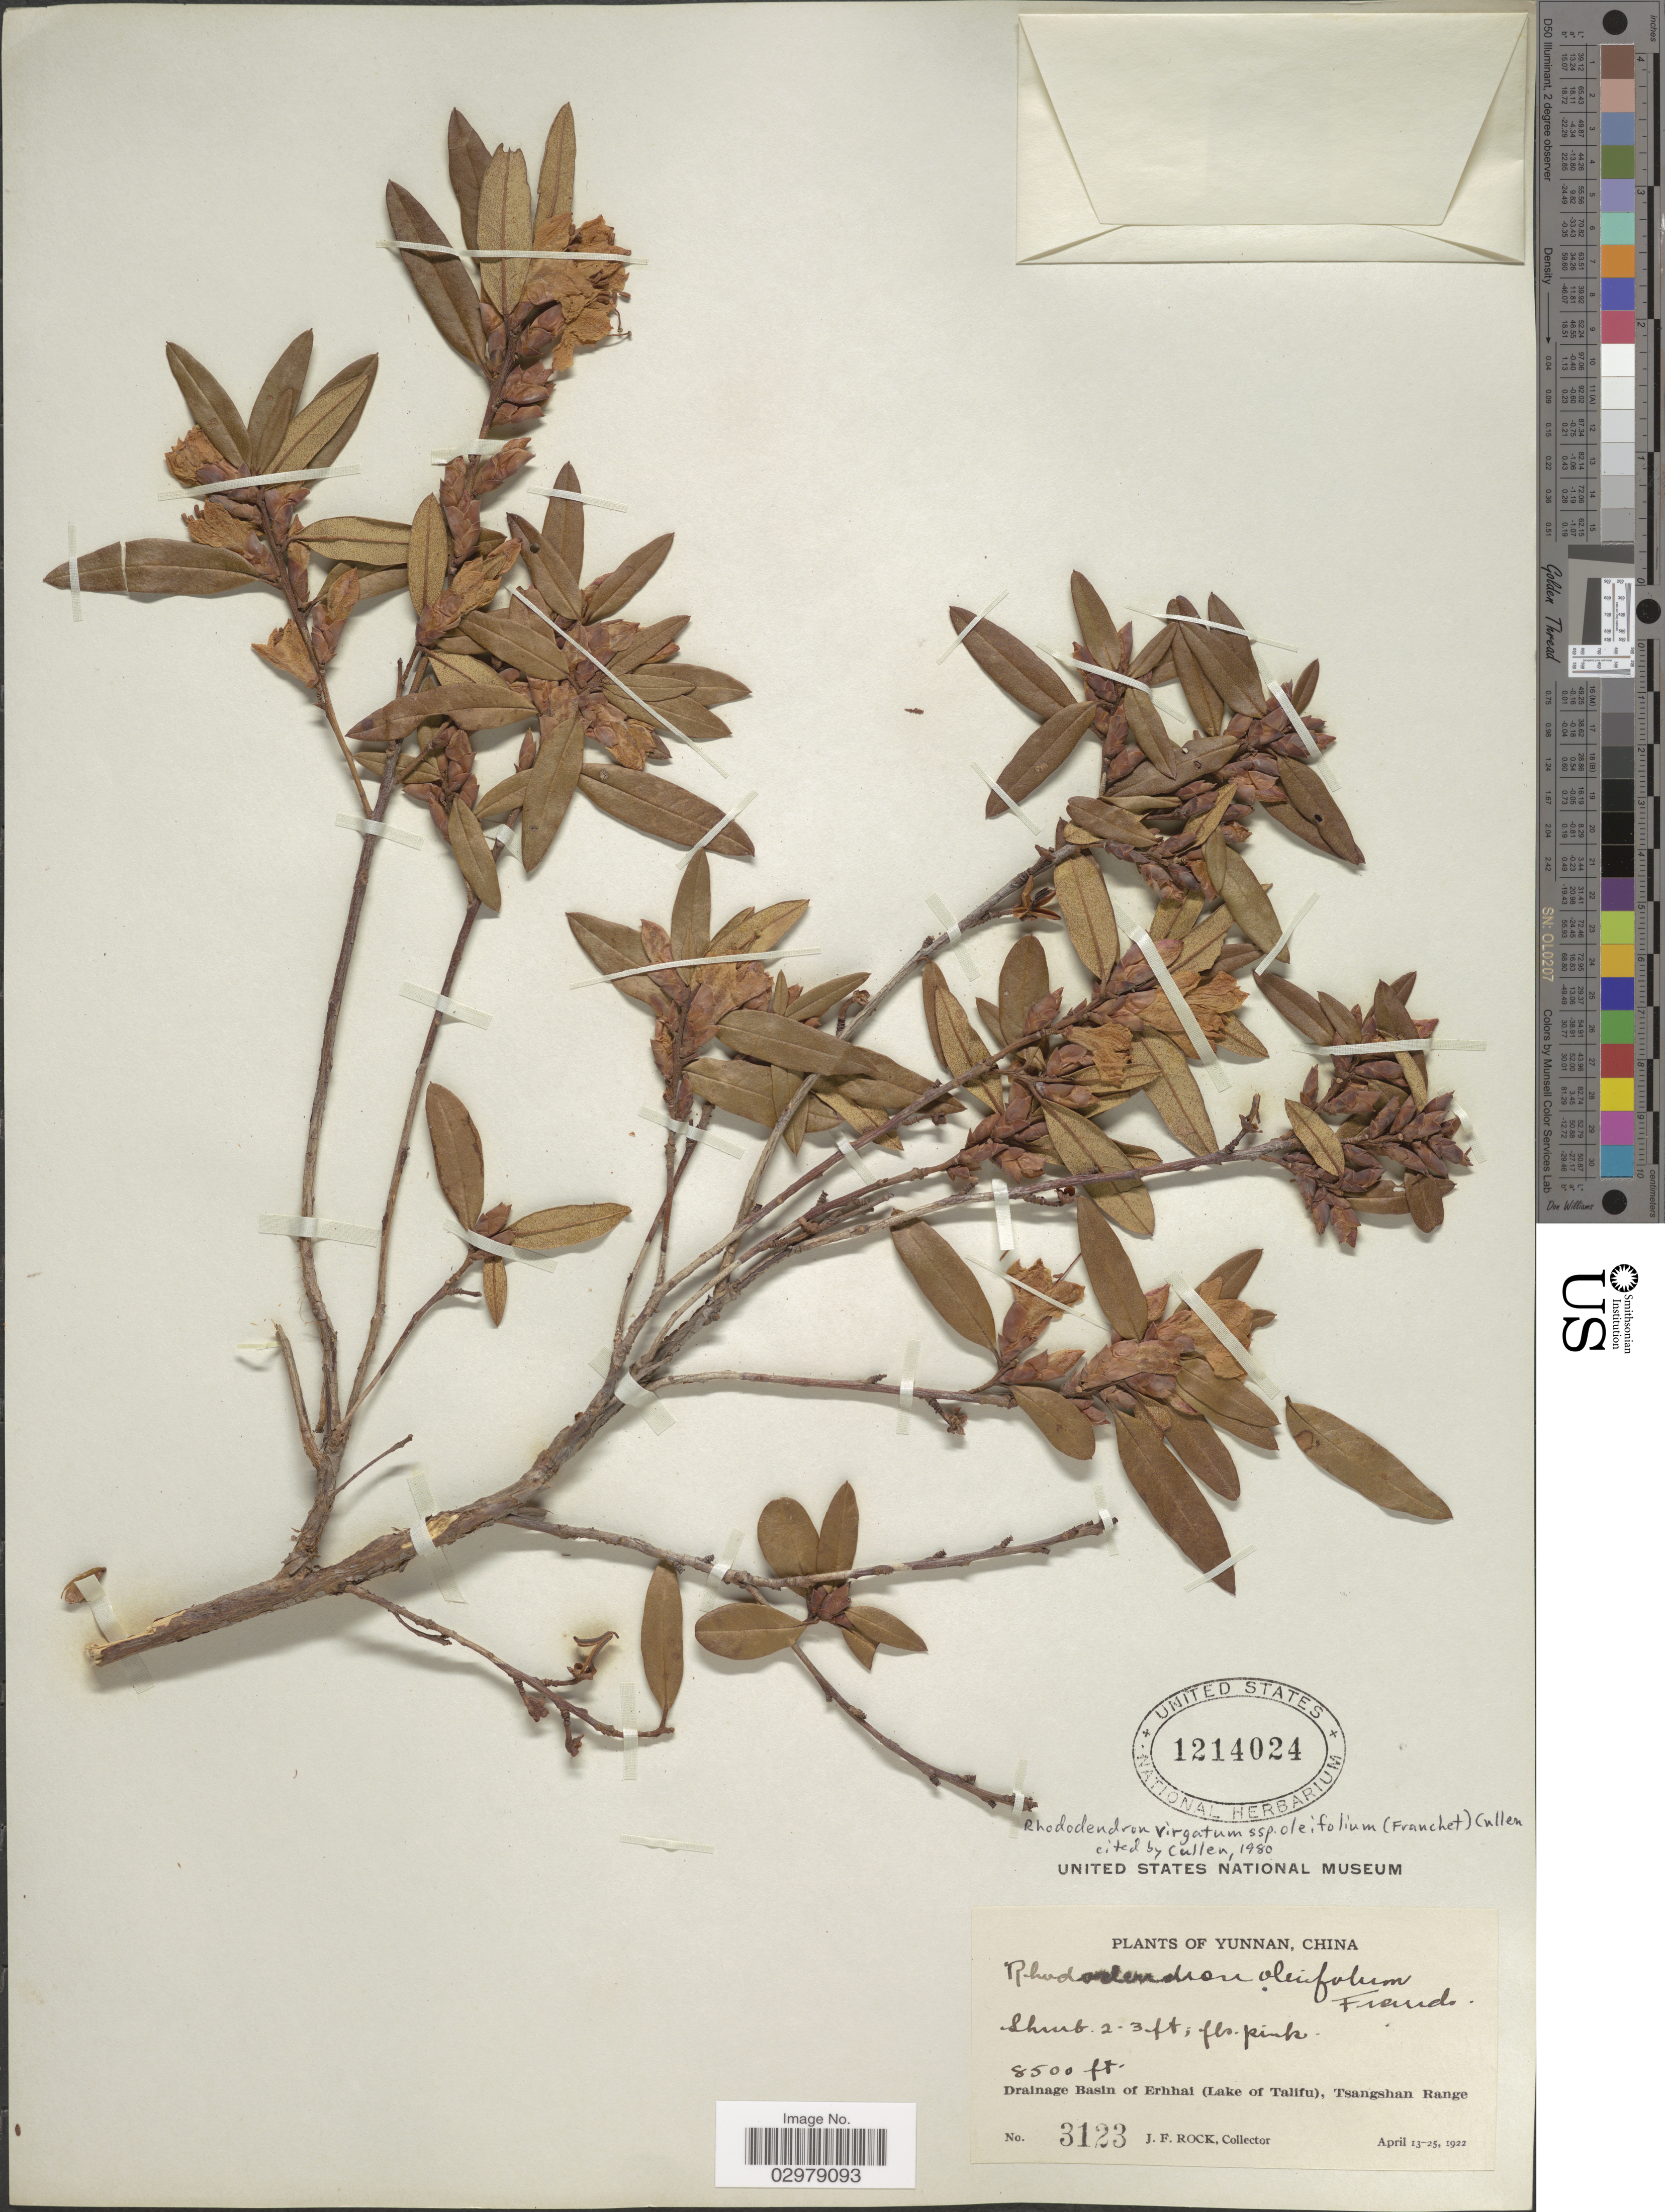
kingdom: Plantae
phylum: Tracheophyta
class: Magnoliopsida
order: Ericales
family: Ericaceae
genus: Rhododendron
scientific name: Rhododendron virgatum subsp. oleifolium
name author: (Franch.) Cullen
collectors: J. Rock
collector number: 3123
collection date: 1922-04-13/1922-04-25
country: China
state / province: Yunnan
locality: Drainage Basin of Erhhai (Lake of Talifu), Tsangshan Range.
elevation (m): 2591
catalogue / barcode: US 1214024